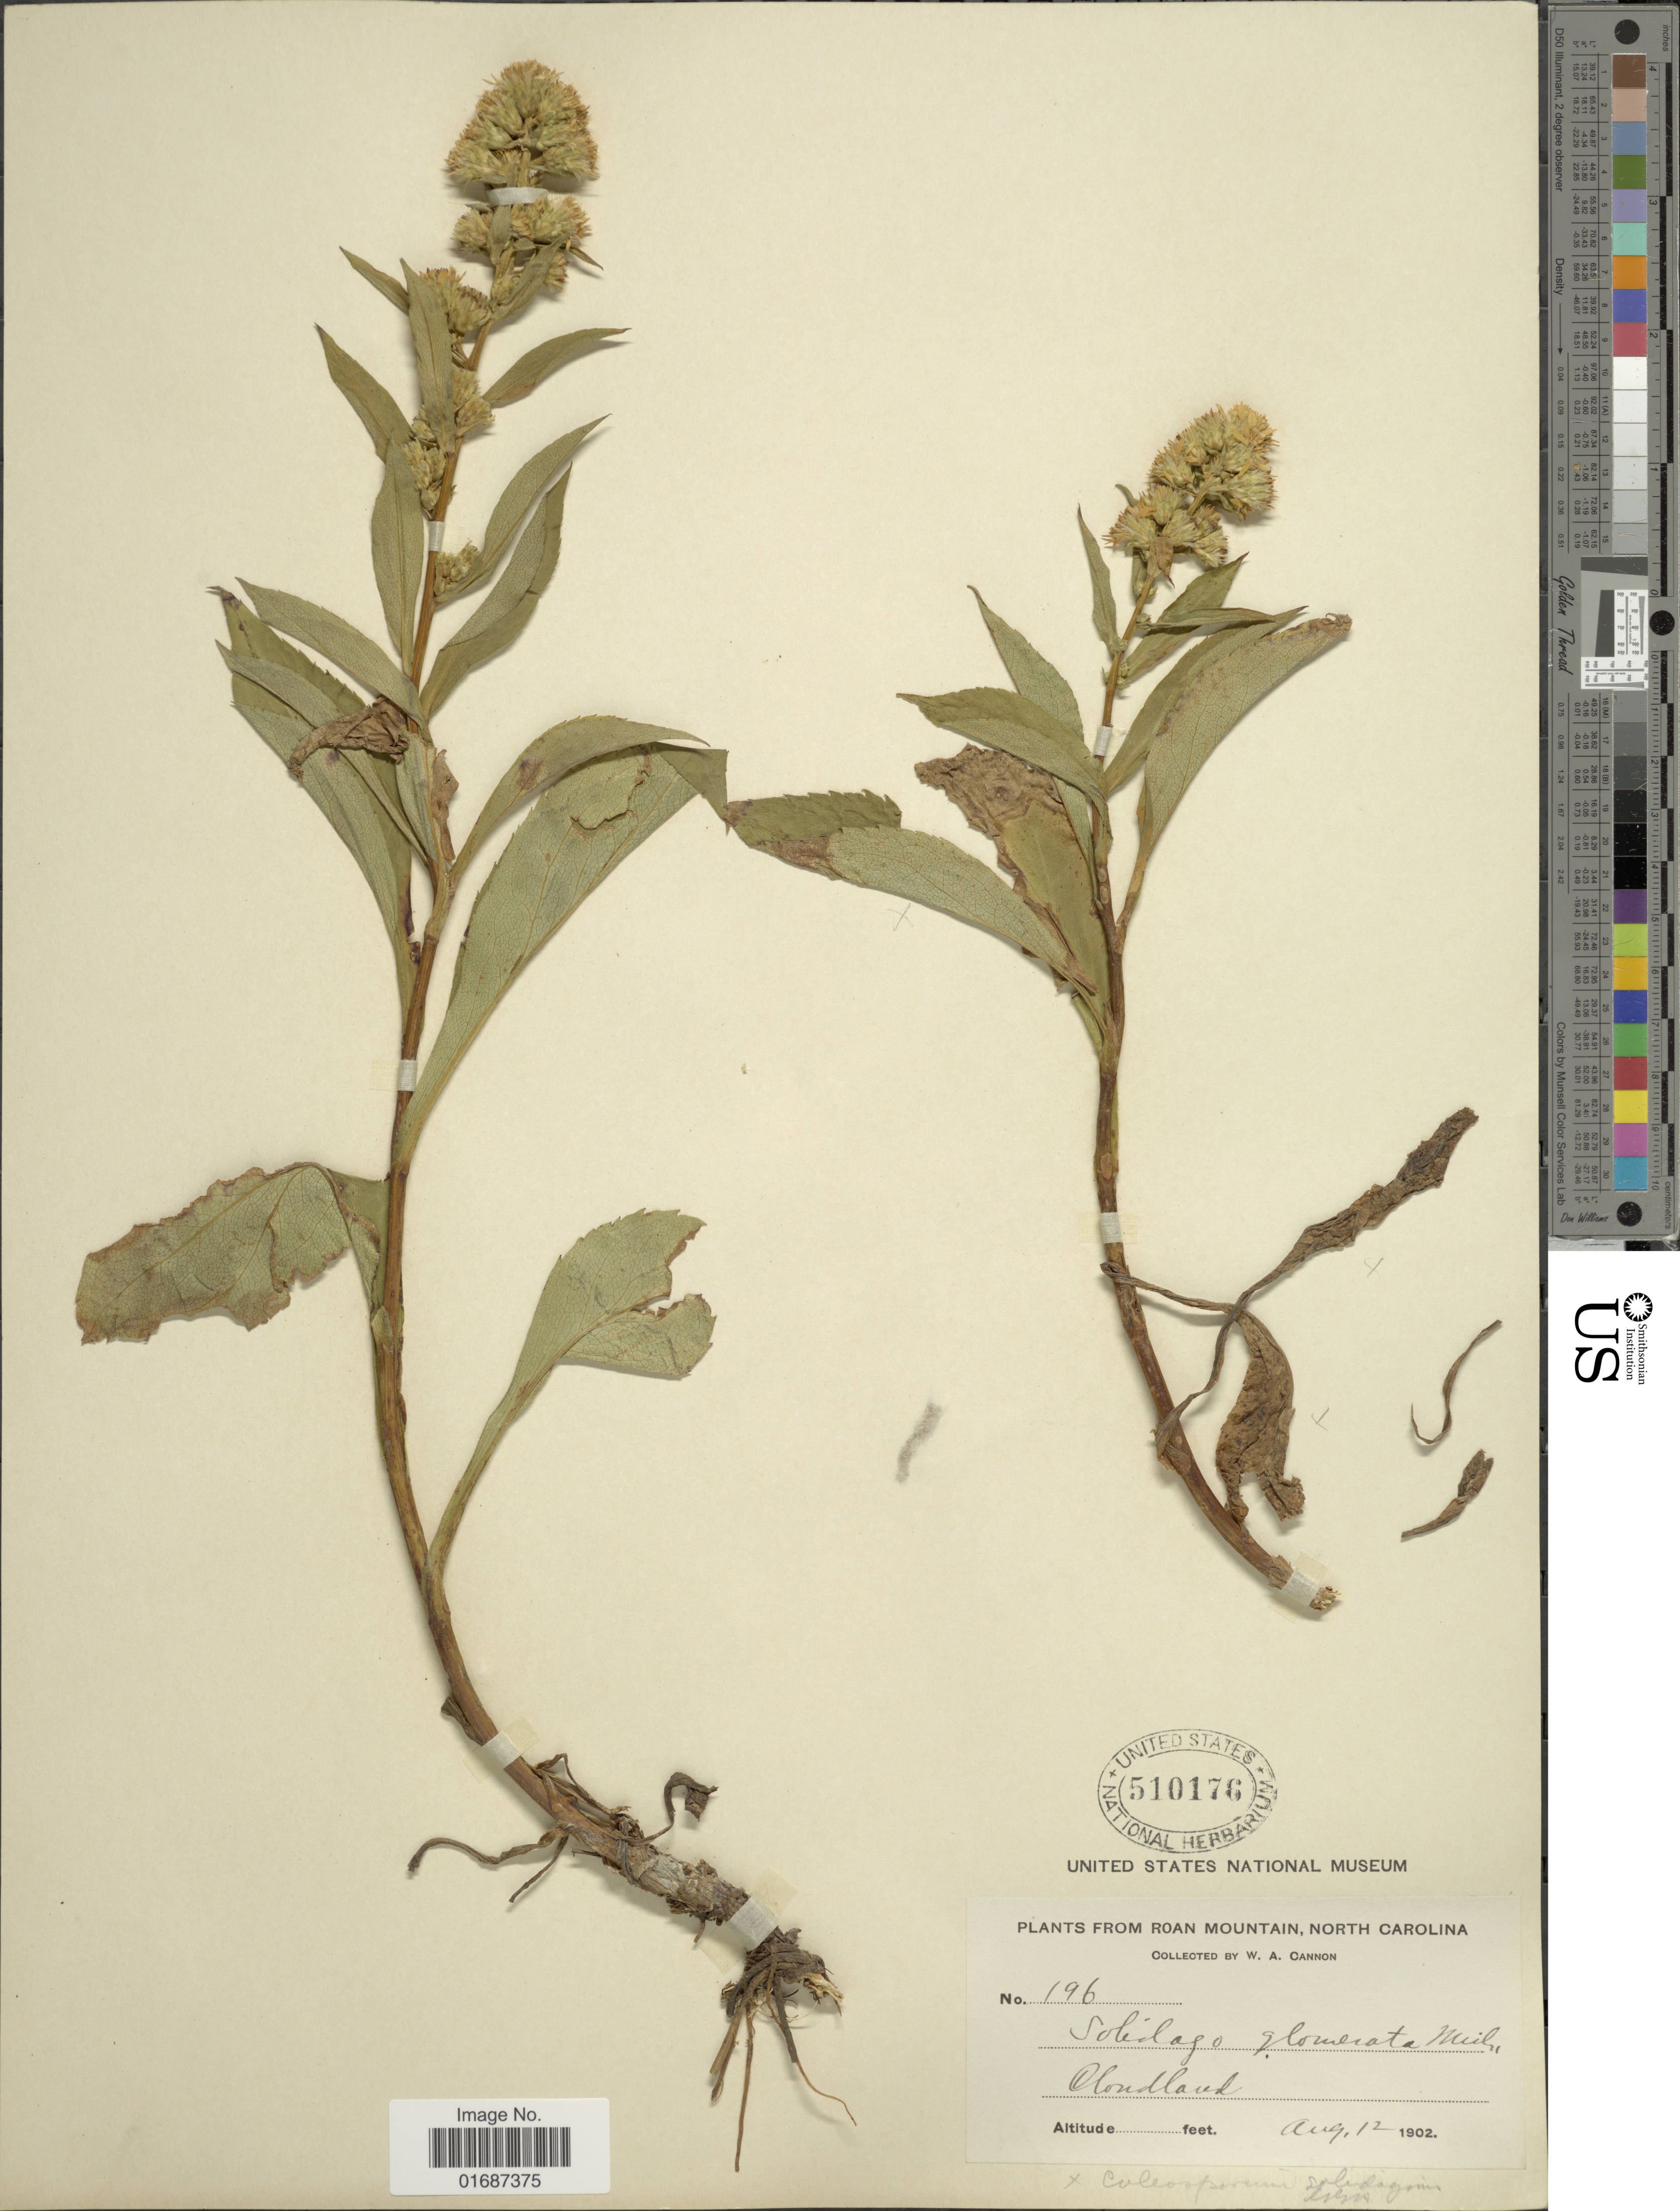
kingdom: Plantae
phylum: Tracheophyta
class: Magnoliopsida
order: Asterales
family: Asteraceae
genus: Solidago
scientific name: Solidago glomerata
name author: Michx.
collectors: W. Cannon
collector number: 196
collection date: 1902-08-12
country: United States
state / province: North Carolina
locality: Roan Mountain, Cloudland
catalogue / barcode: US 510176